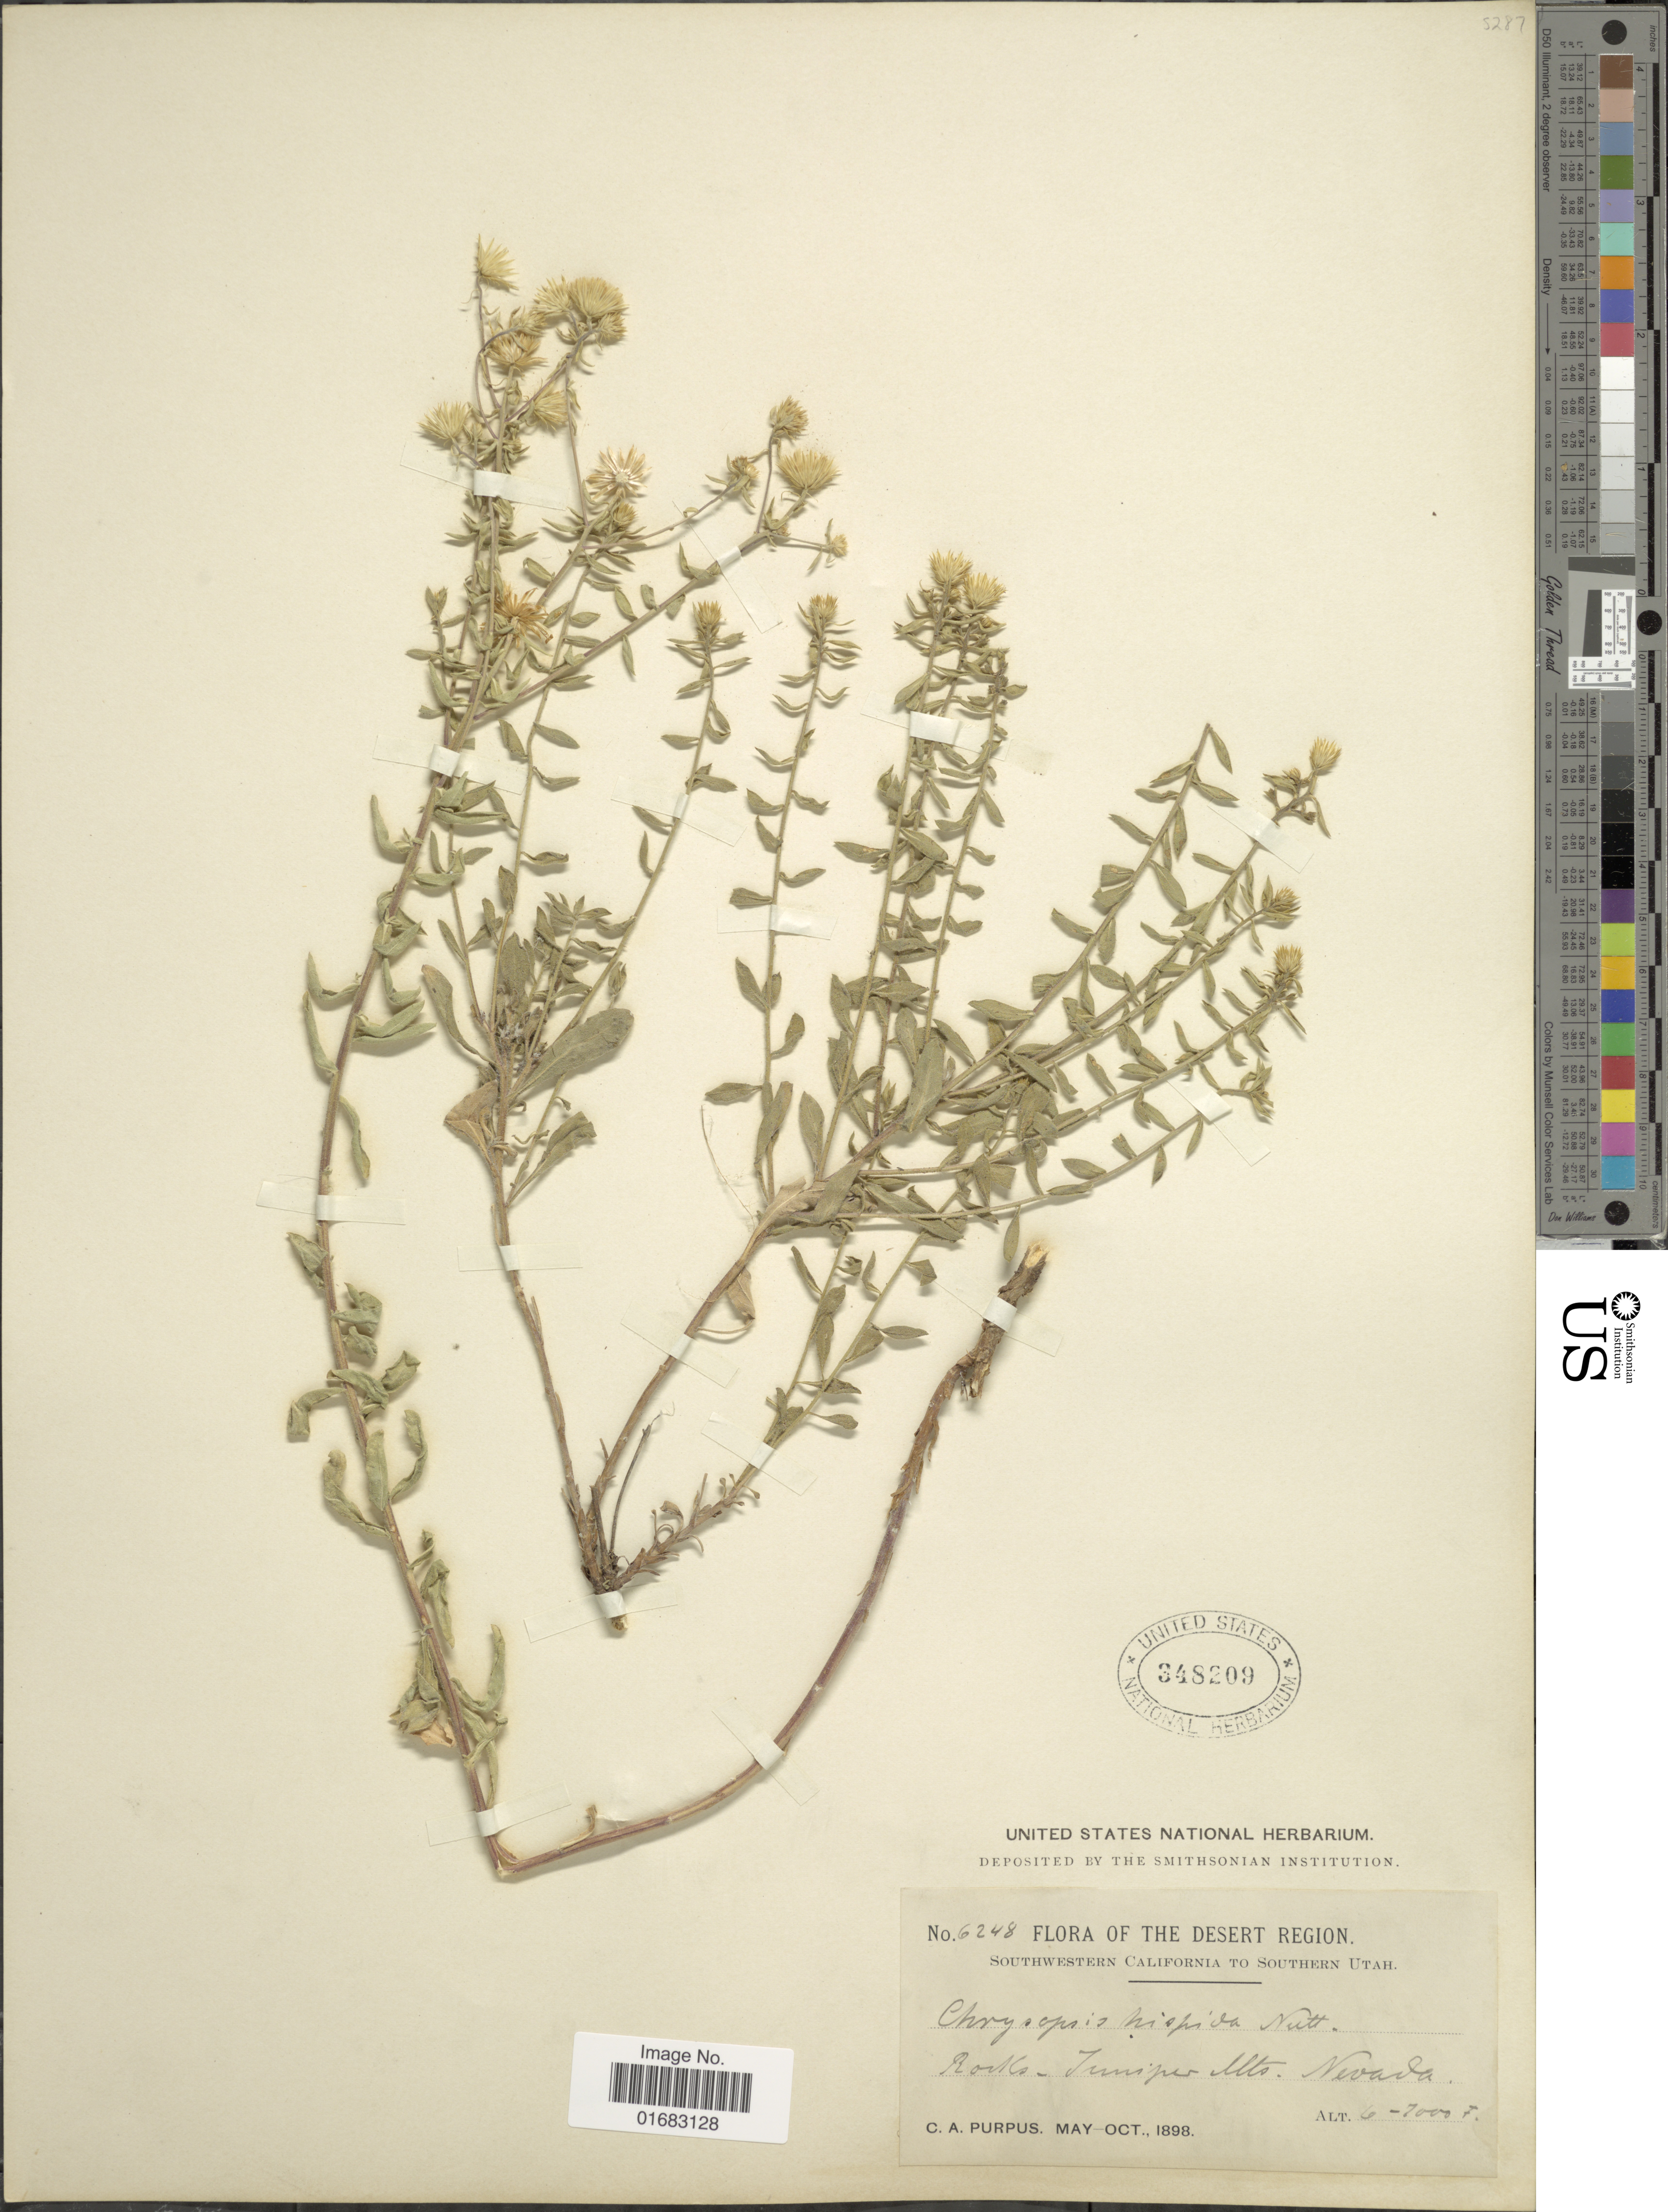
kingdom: Plantae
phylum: Tracheophyta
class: Magnoliopsida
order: Asterales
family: Asteraceae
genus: Heterotheca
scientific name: Heterotheca viscida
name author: (A. Gray) V.L. Harms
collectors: C. A. Purpus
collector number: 5248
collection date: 1898-05/1898-10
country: United States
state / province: Nevada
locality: The Desert Region. Rocks Juniper Mts. Nevada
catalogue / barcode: US 348209